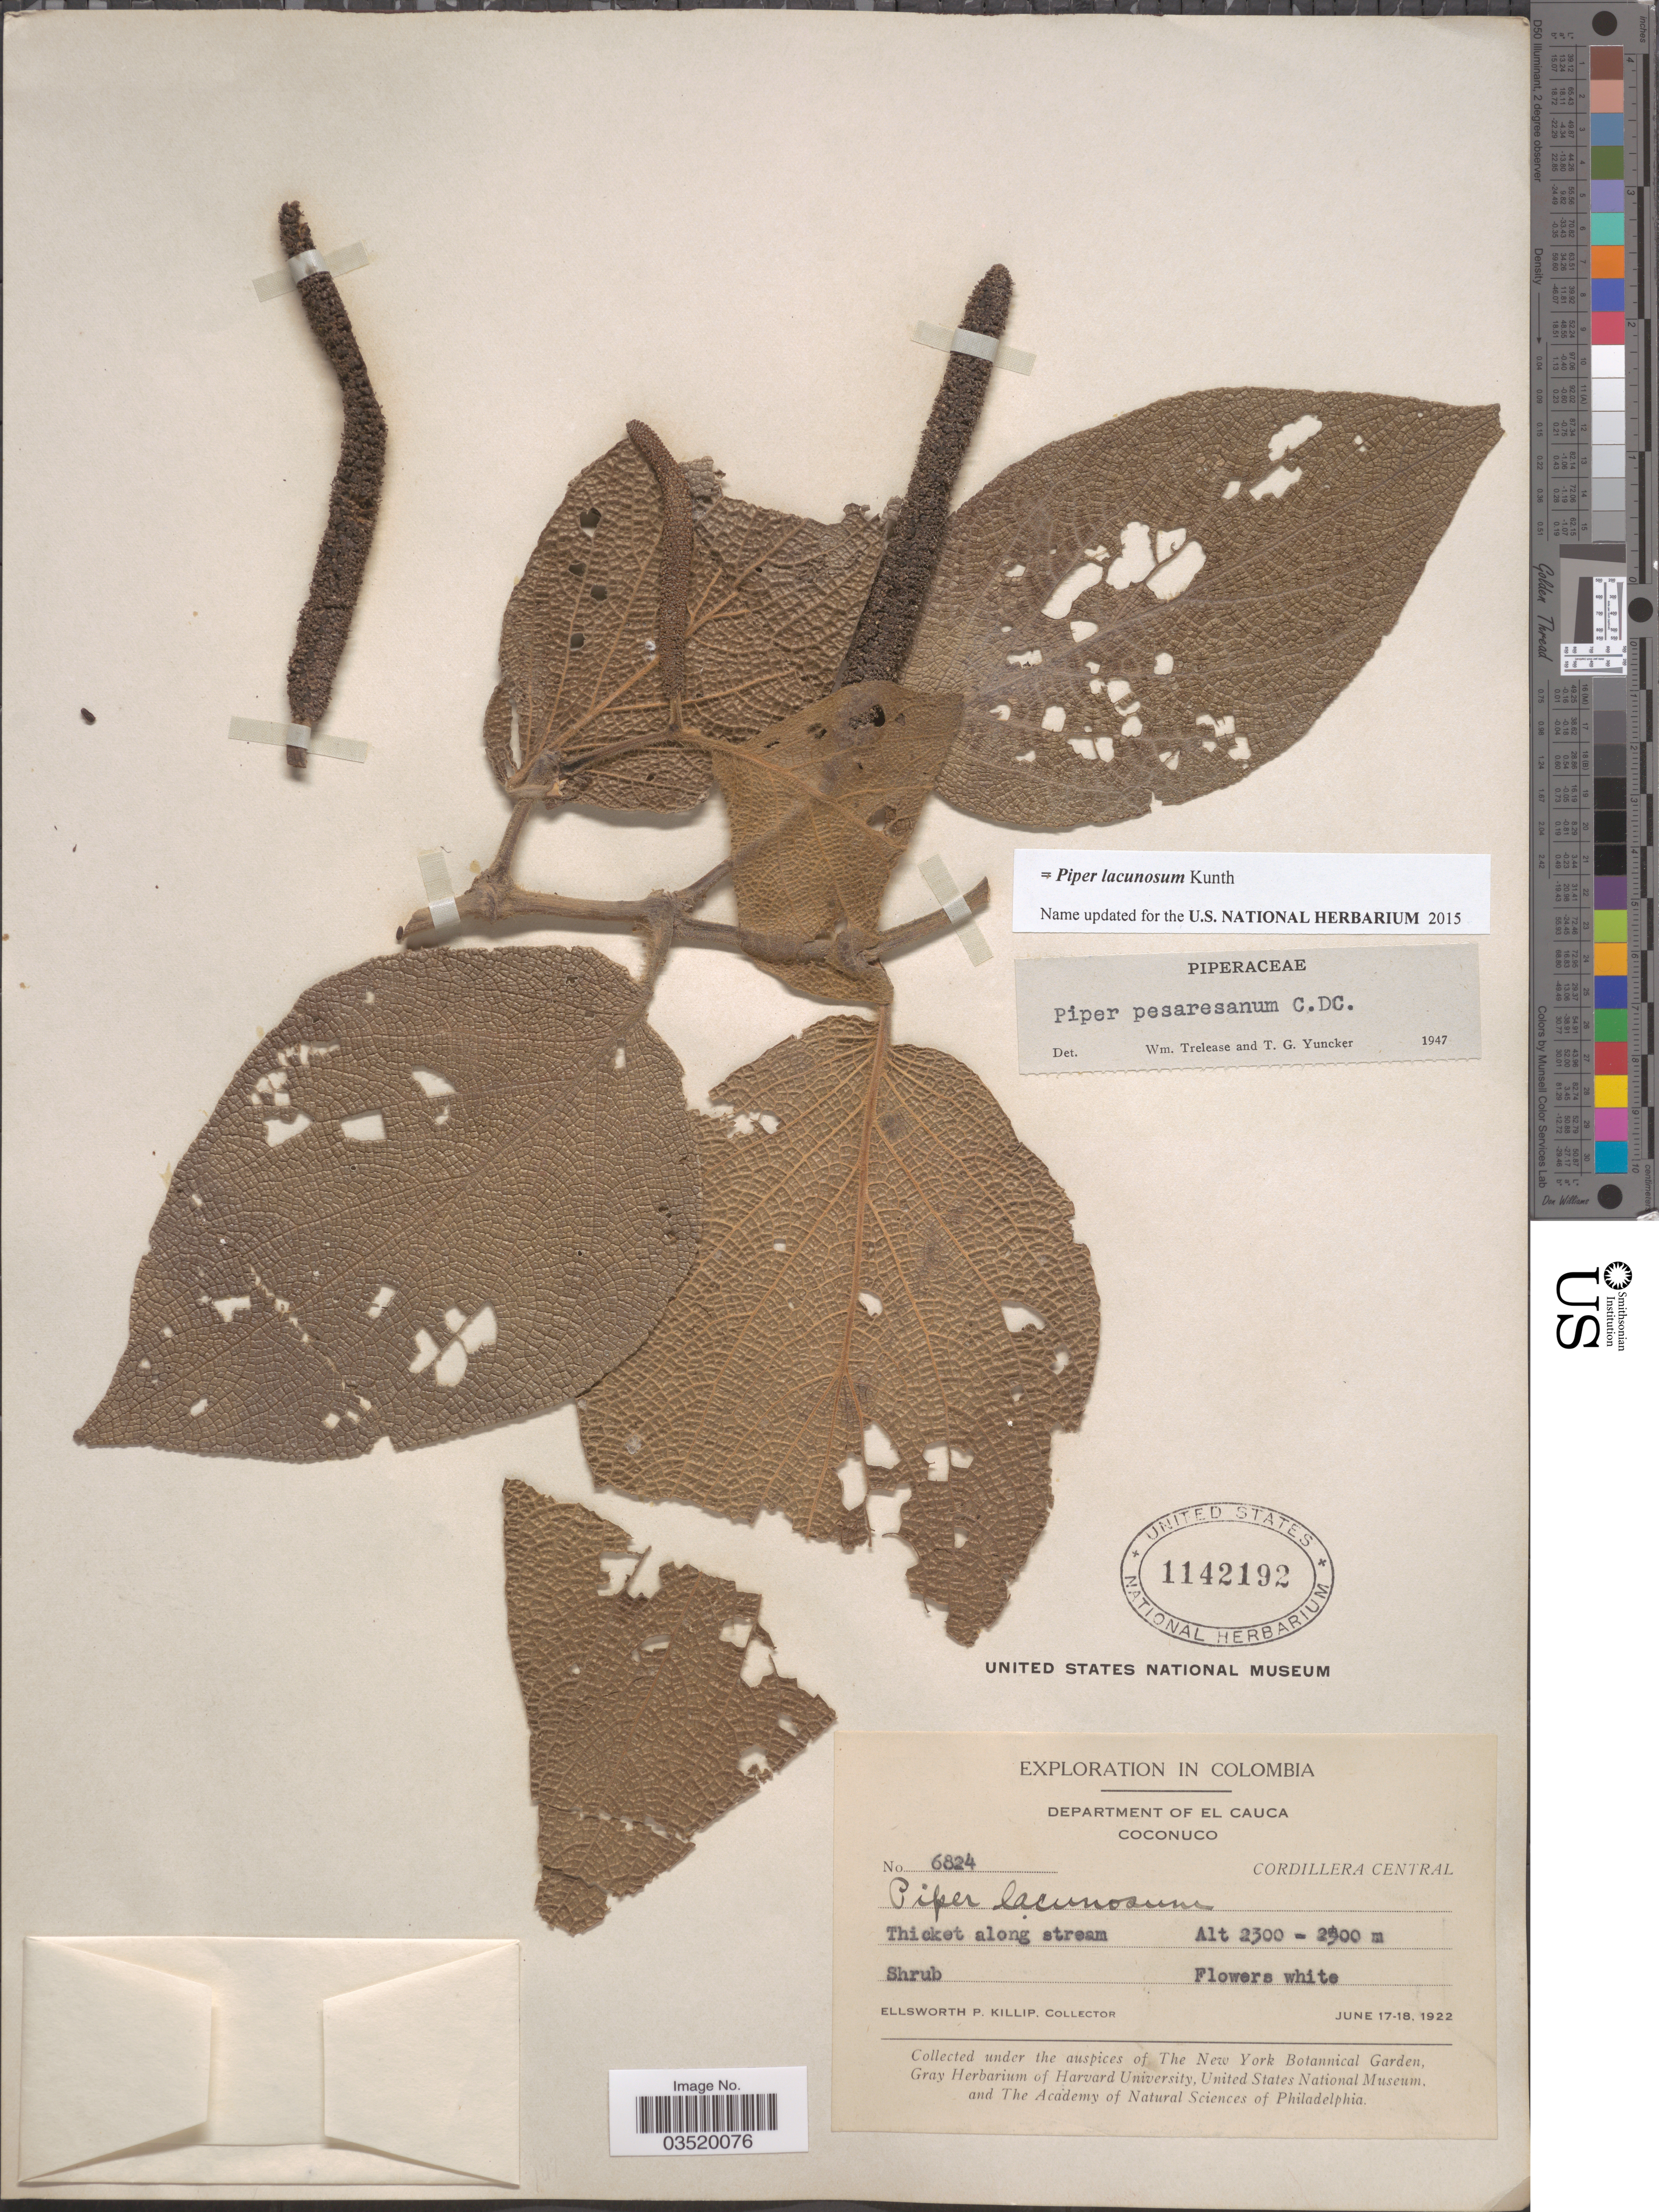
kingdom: Plantae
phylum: Tracheophyta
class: Magnoliopsida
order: Piperales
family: Piperaceae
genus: Piper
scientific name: Piper lacunosum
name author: Kunth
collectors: E. P. Killip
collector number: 6824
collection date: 1922-06-17/1922-06-18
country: Colombia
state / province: Cauca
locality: Departmento of El Cauca. Coconuco. Cordillera Central. Thicket along stream.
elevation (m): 2300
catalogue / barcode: US 1142192